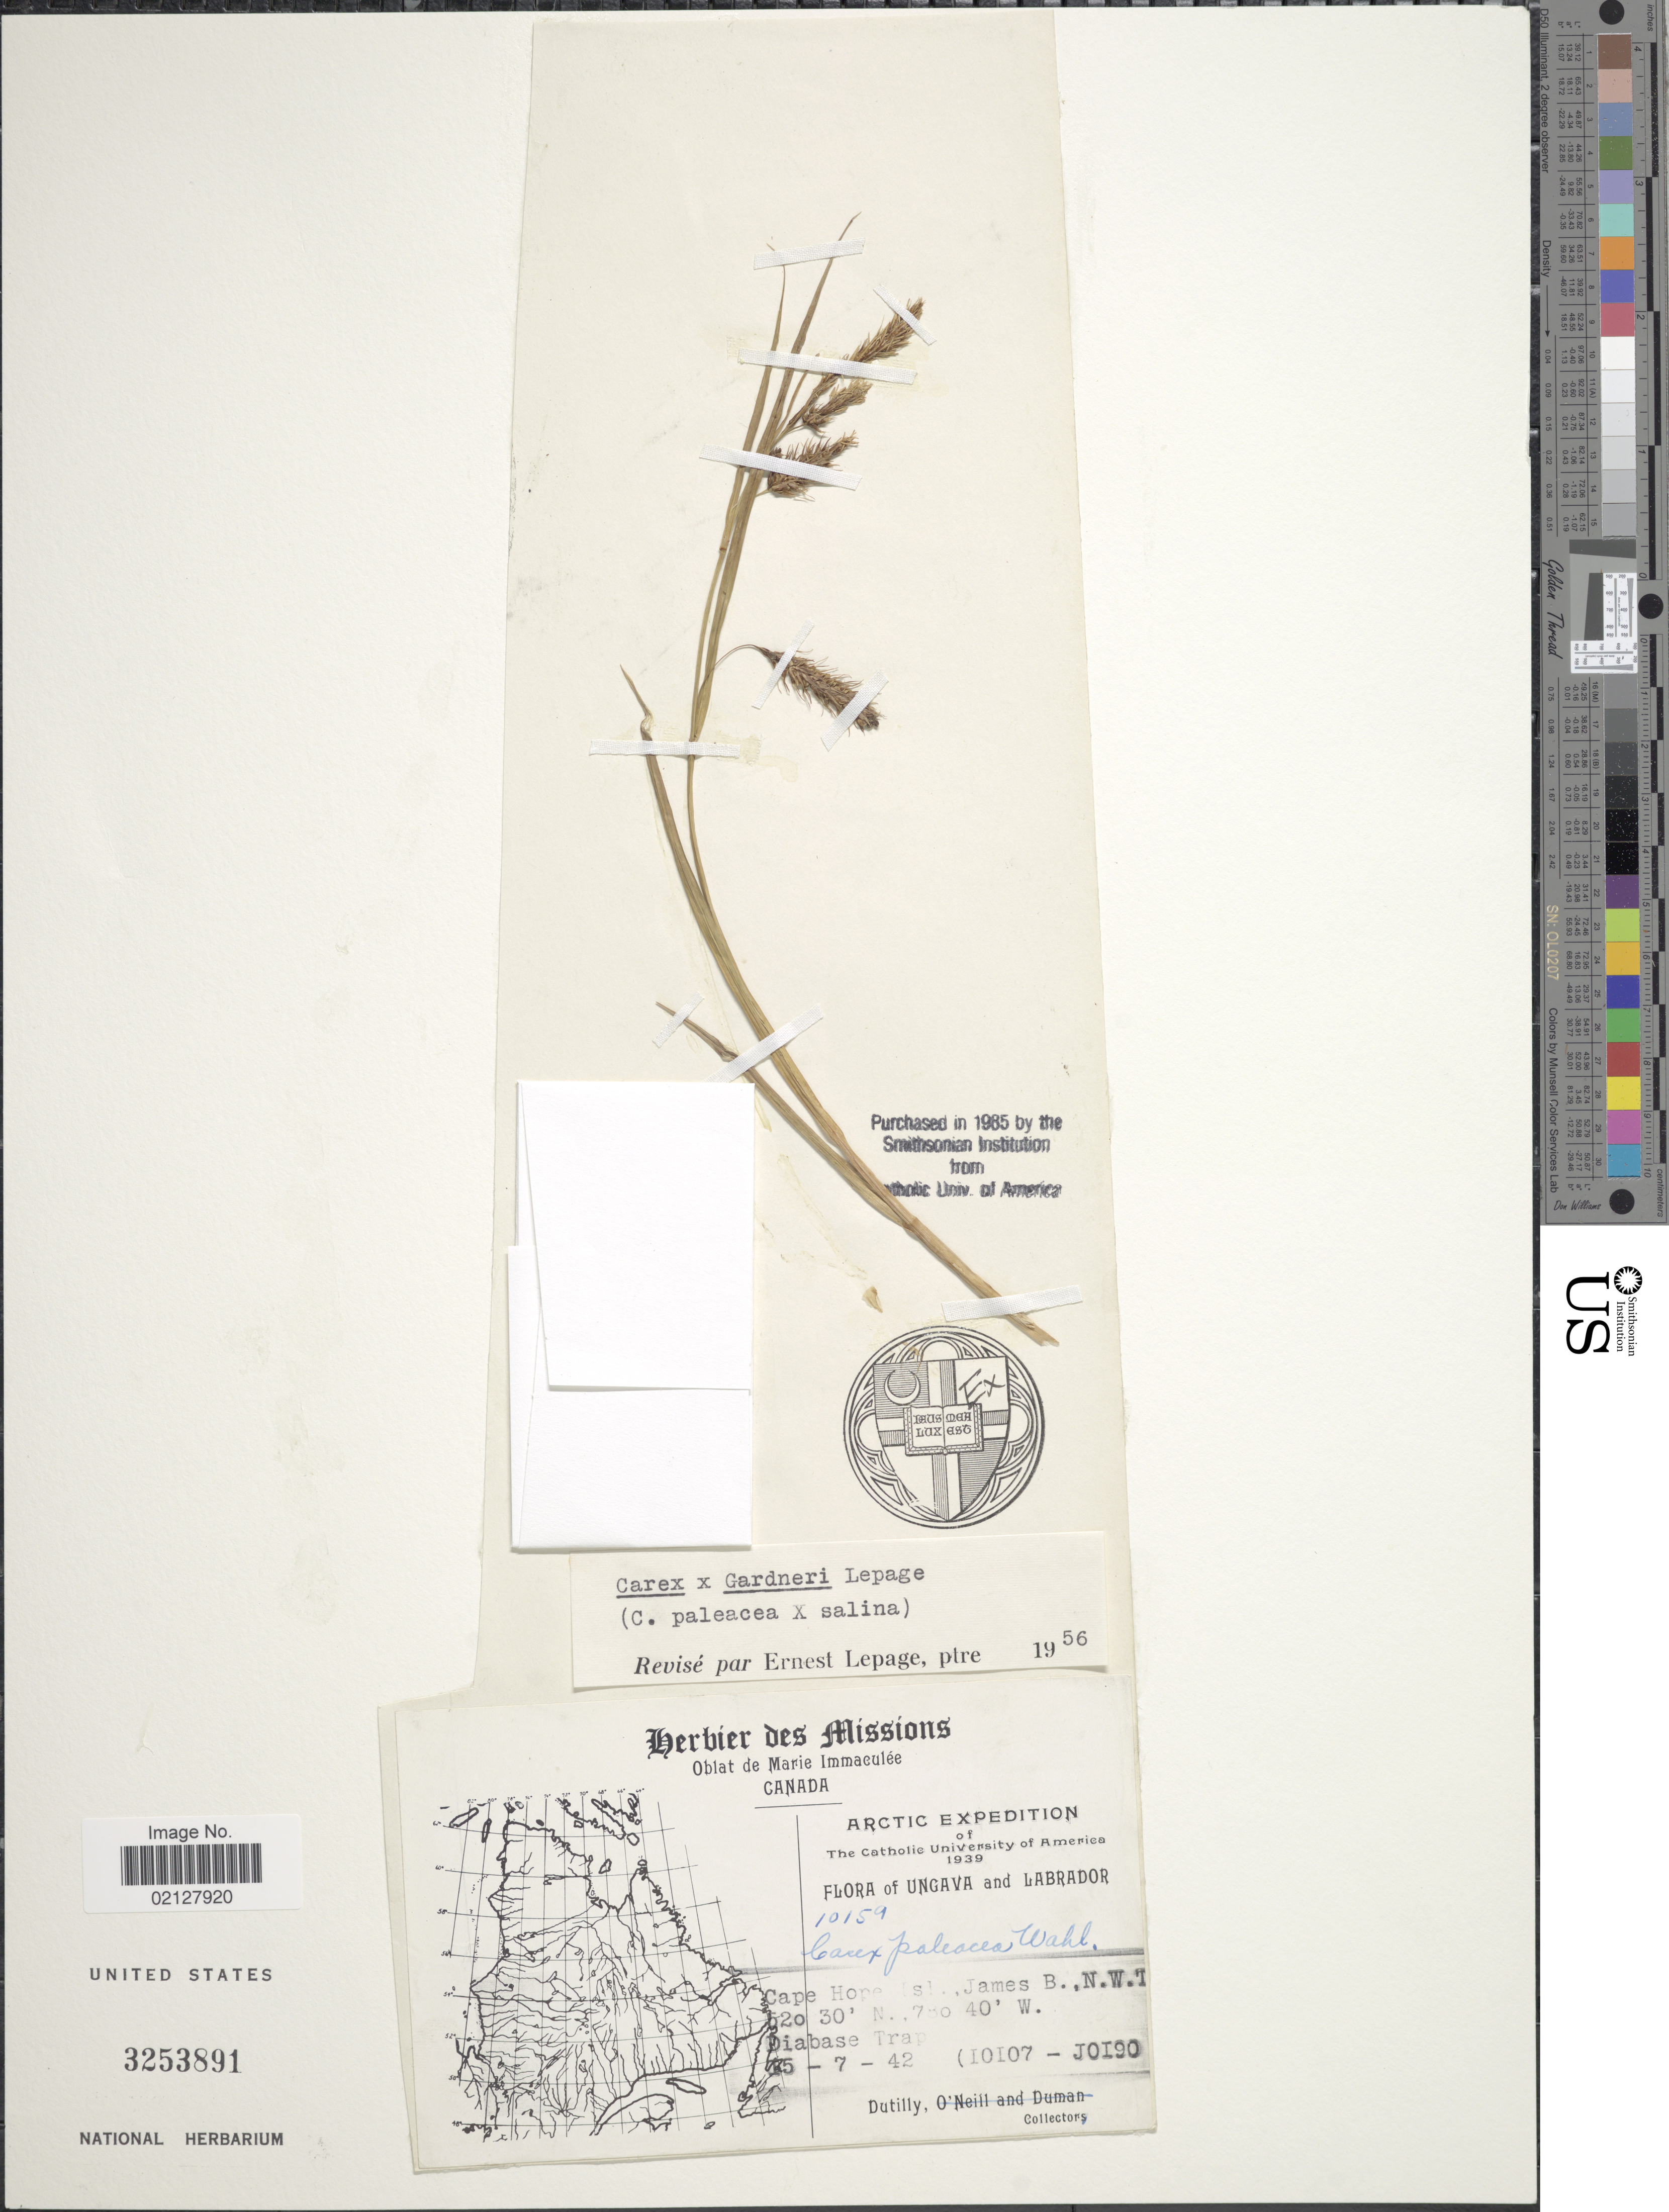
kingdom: Plantae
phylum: Tracheophyta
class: Liliopsida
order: Poales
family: Cyperaceae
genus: Carex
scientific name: Carex paleacea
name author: Schreb. ex Wahlenb.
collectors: -. Dutilly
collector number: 10159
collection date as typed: Transcribed d/m/y: 15/7/42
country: Canada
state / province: Northwest Territories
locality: Ungava and Labrador. Cape Hope Isl., James B.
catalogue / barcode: US 3253891